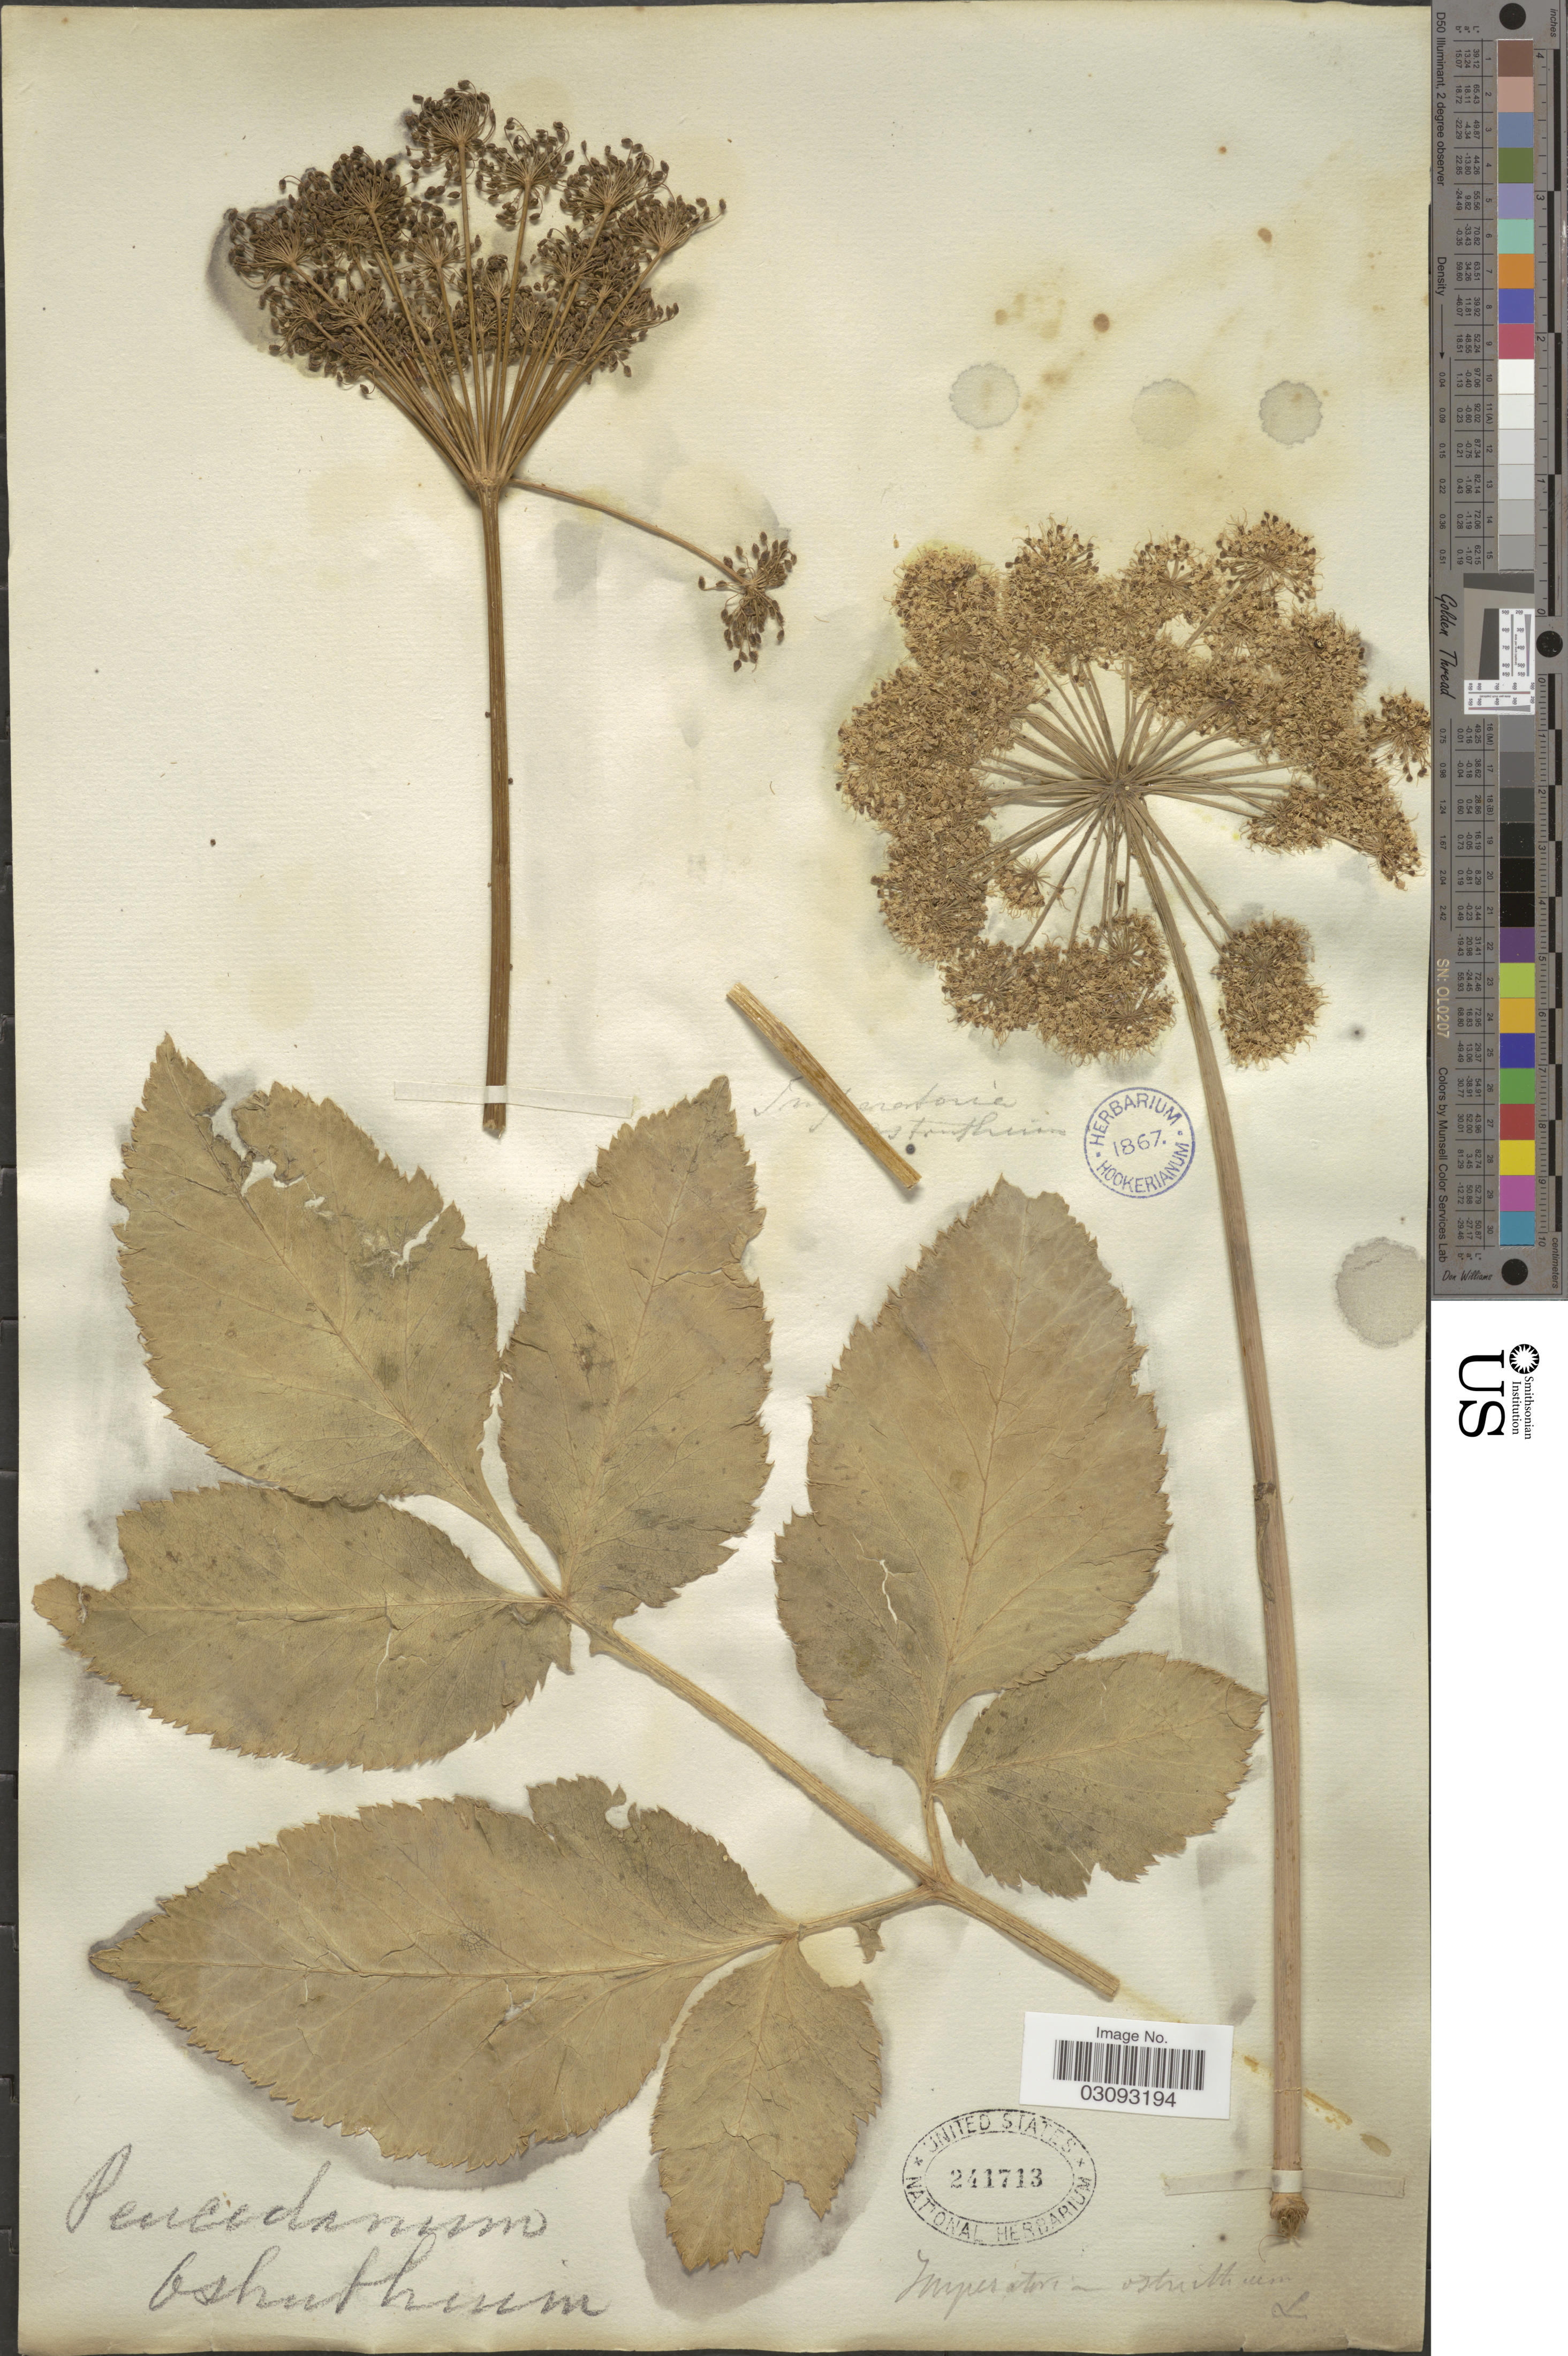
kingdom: Plantae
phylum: Tracheophyta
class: Magnoliopsida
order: Apiales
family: Apiaceae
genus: Imperatoria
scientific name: Imperatoria ostruthium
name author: L.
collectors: ex herb. Hookerianum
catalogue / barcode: US 241713